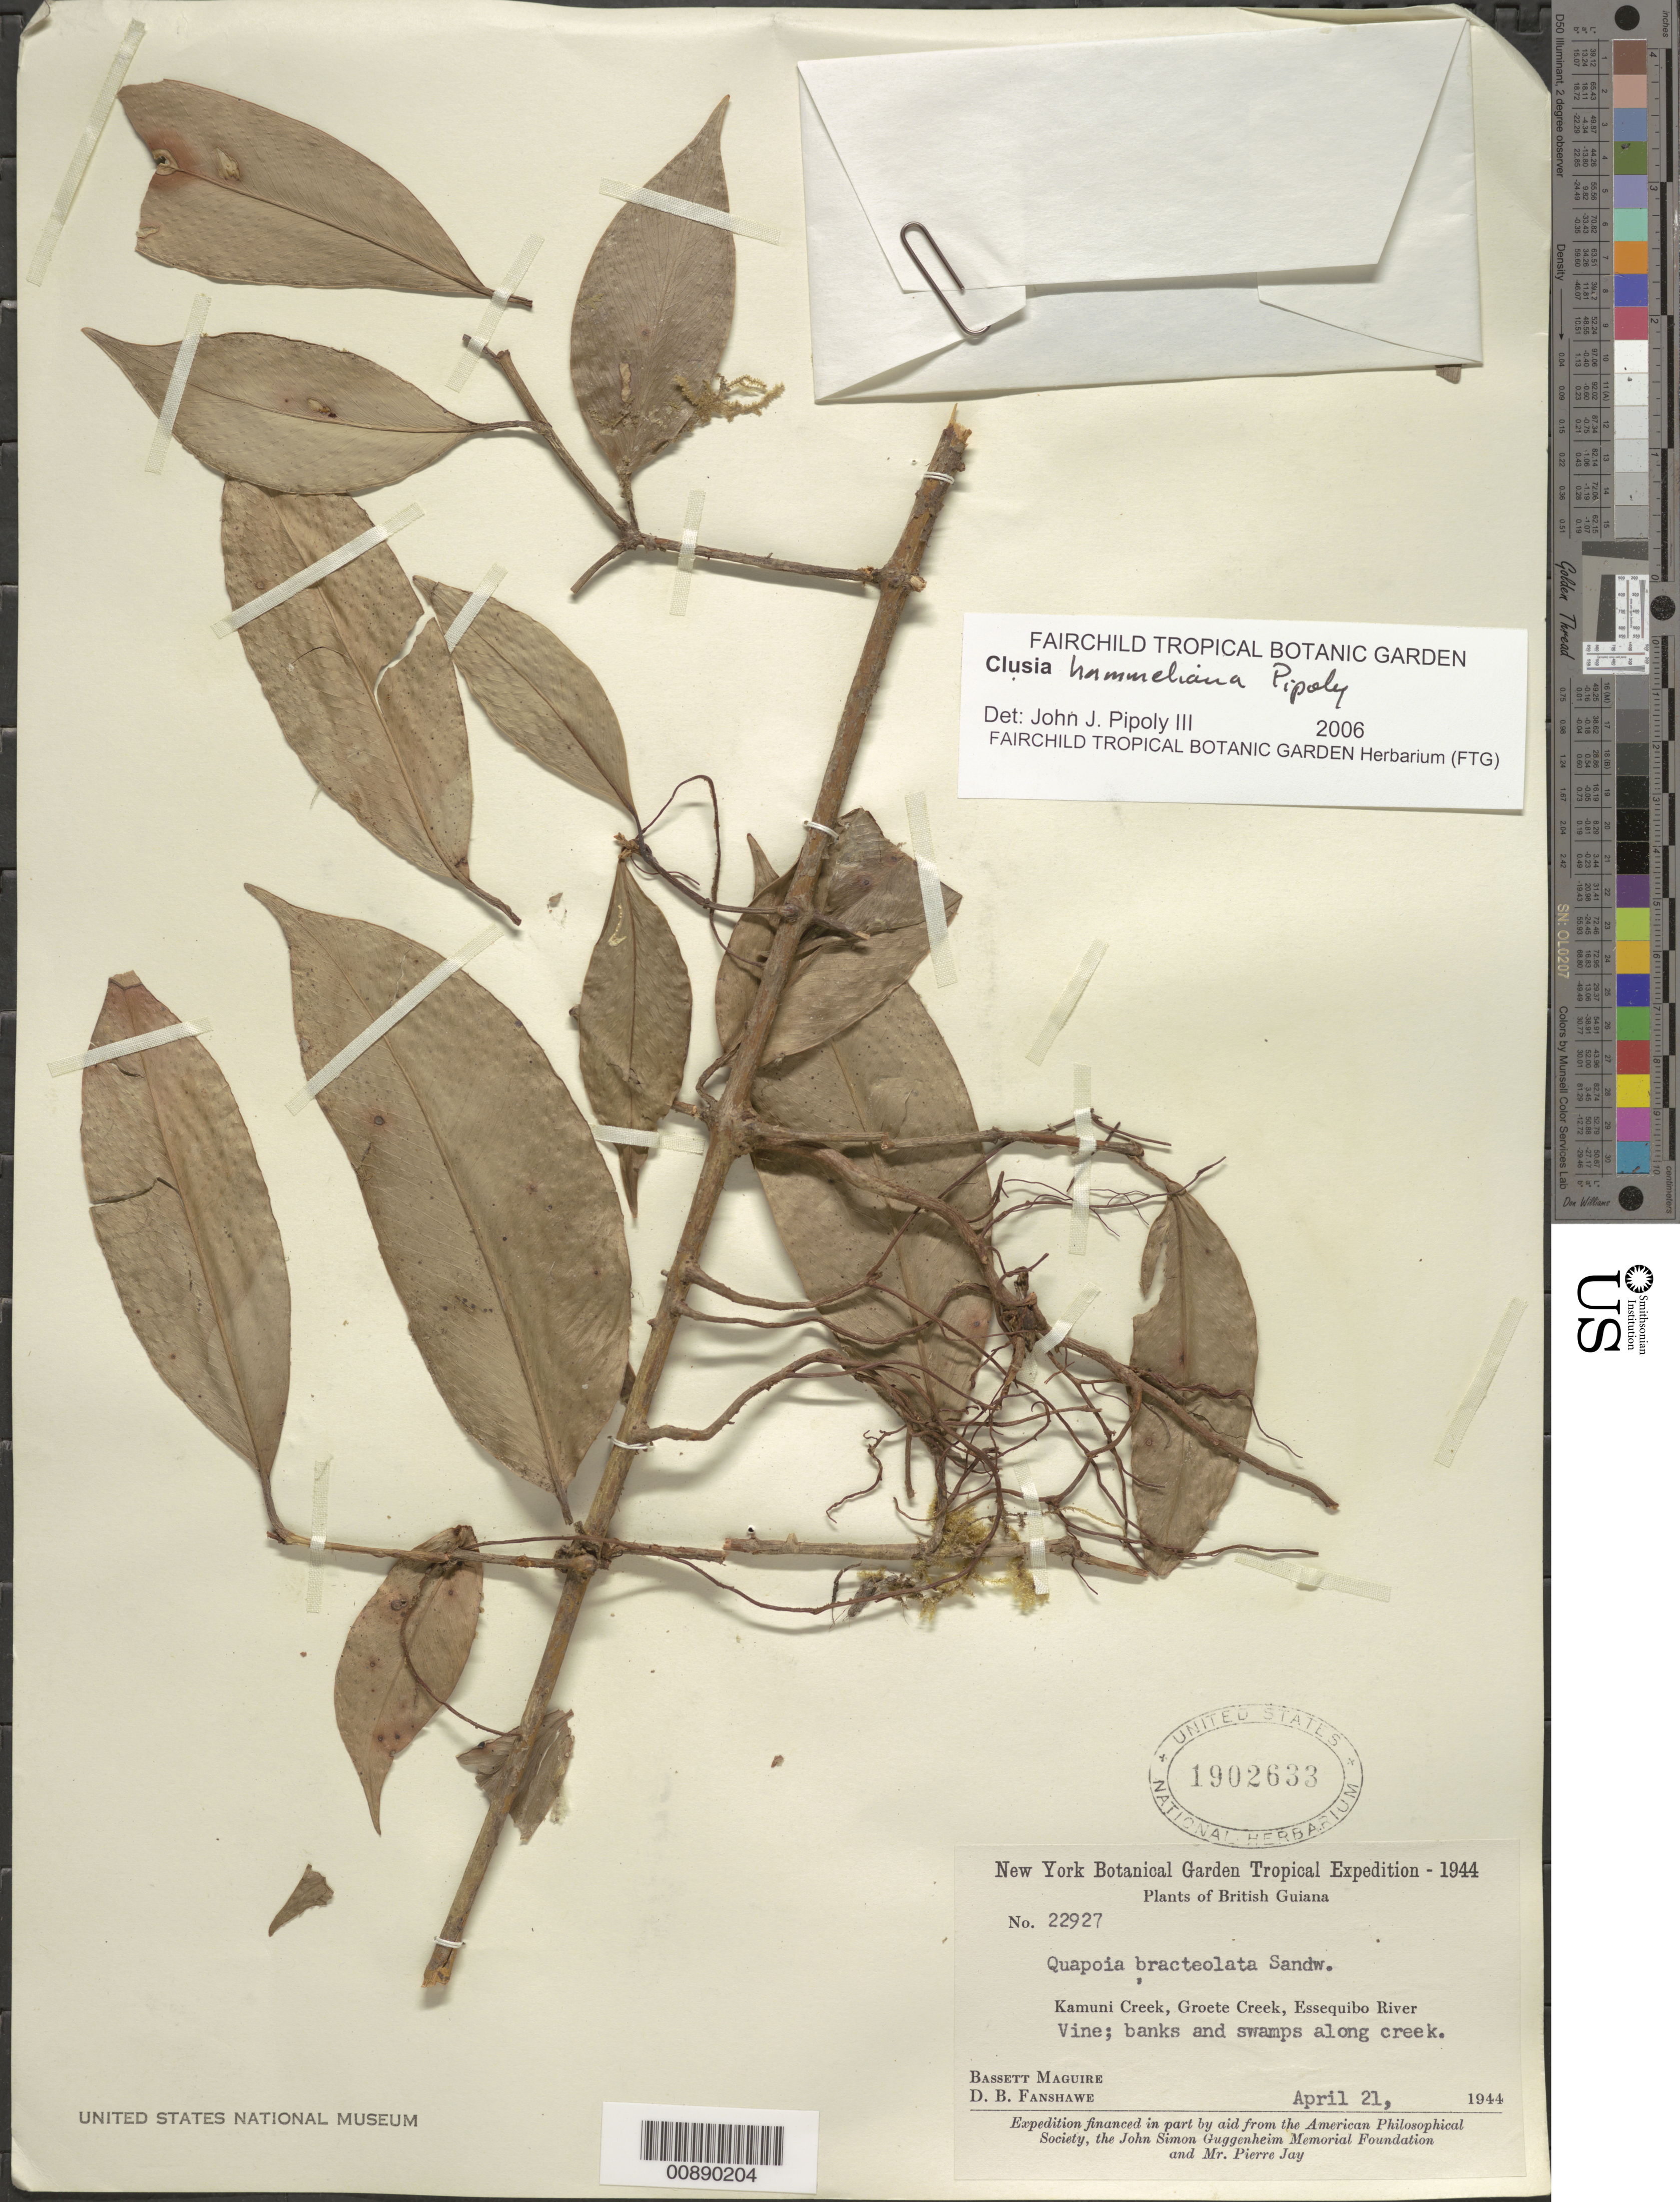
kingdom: Plantae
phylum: Tracheophyta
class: Magnoliopsida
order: Malpighiales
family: Clusiaceae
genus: Clusia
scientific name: Clusia hammeliana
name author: Pipoly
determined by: Pipoly, J. J., III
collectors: B. Maguire & D. B. Fanshawe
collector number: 22927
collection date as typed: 21-Apr-44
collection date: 1944-04-21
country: Guyana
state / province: Essequibo Isl-W. Demerara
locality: Kamuni Creek, Groete Creek, Essequibo River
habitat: Banks and swamps along creek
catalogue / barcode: US 1902633